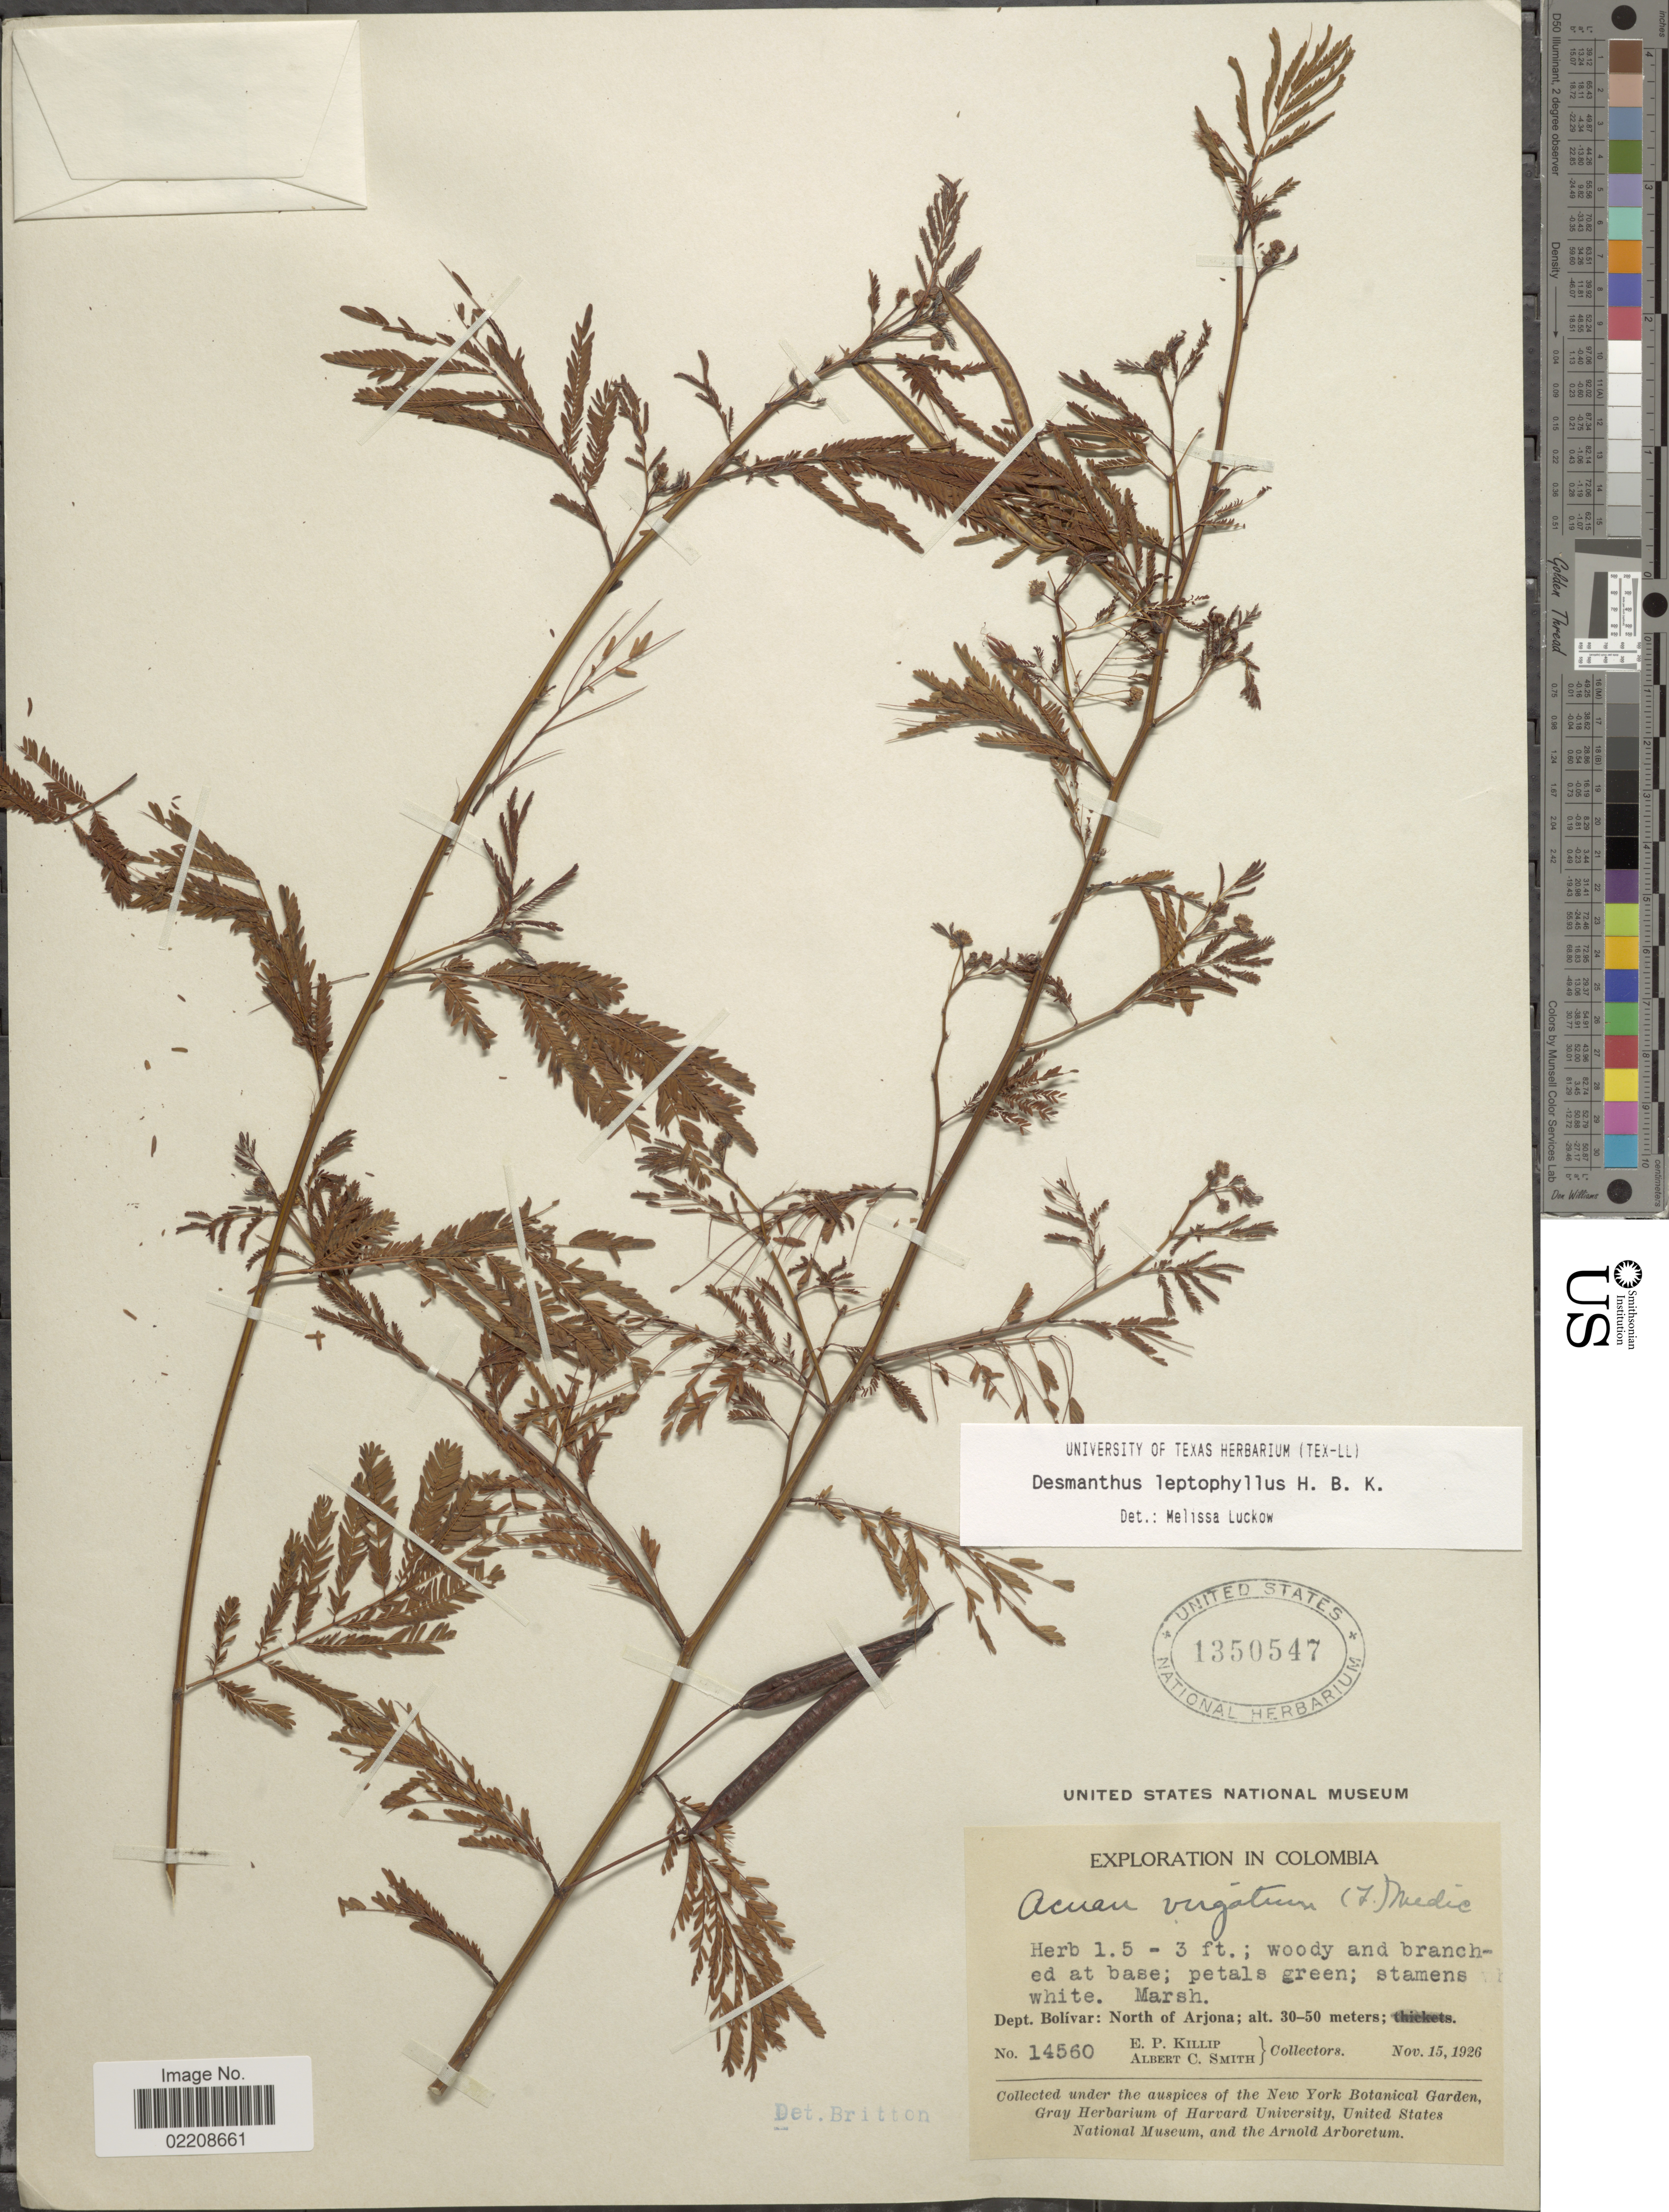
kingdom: Plantae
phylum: Tracheophyta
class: Magnoliopsida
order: Fabales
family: Fabaceae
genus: Desmanthus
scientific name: Desmanthus leptophyllus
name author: Kunth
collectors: E. P. Killip & A. C. Smith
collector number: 14560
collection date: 1926-11-15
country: Colombia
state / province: Bolívar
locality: Dept. Bolívar: North of Arjona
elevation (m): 30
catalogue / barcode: US 1350547